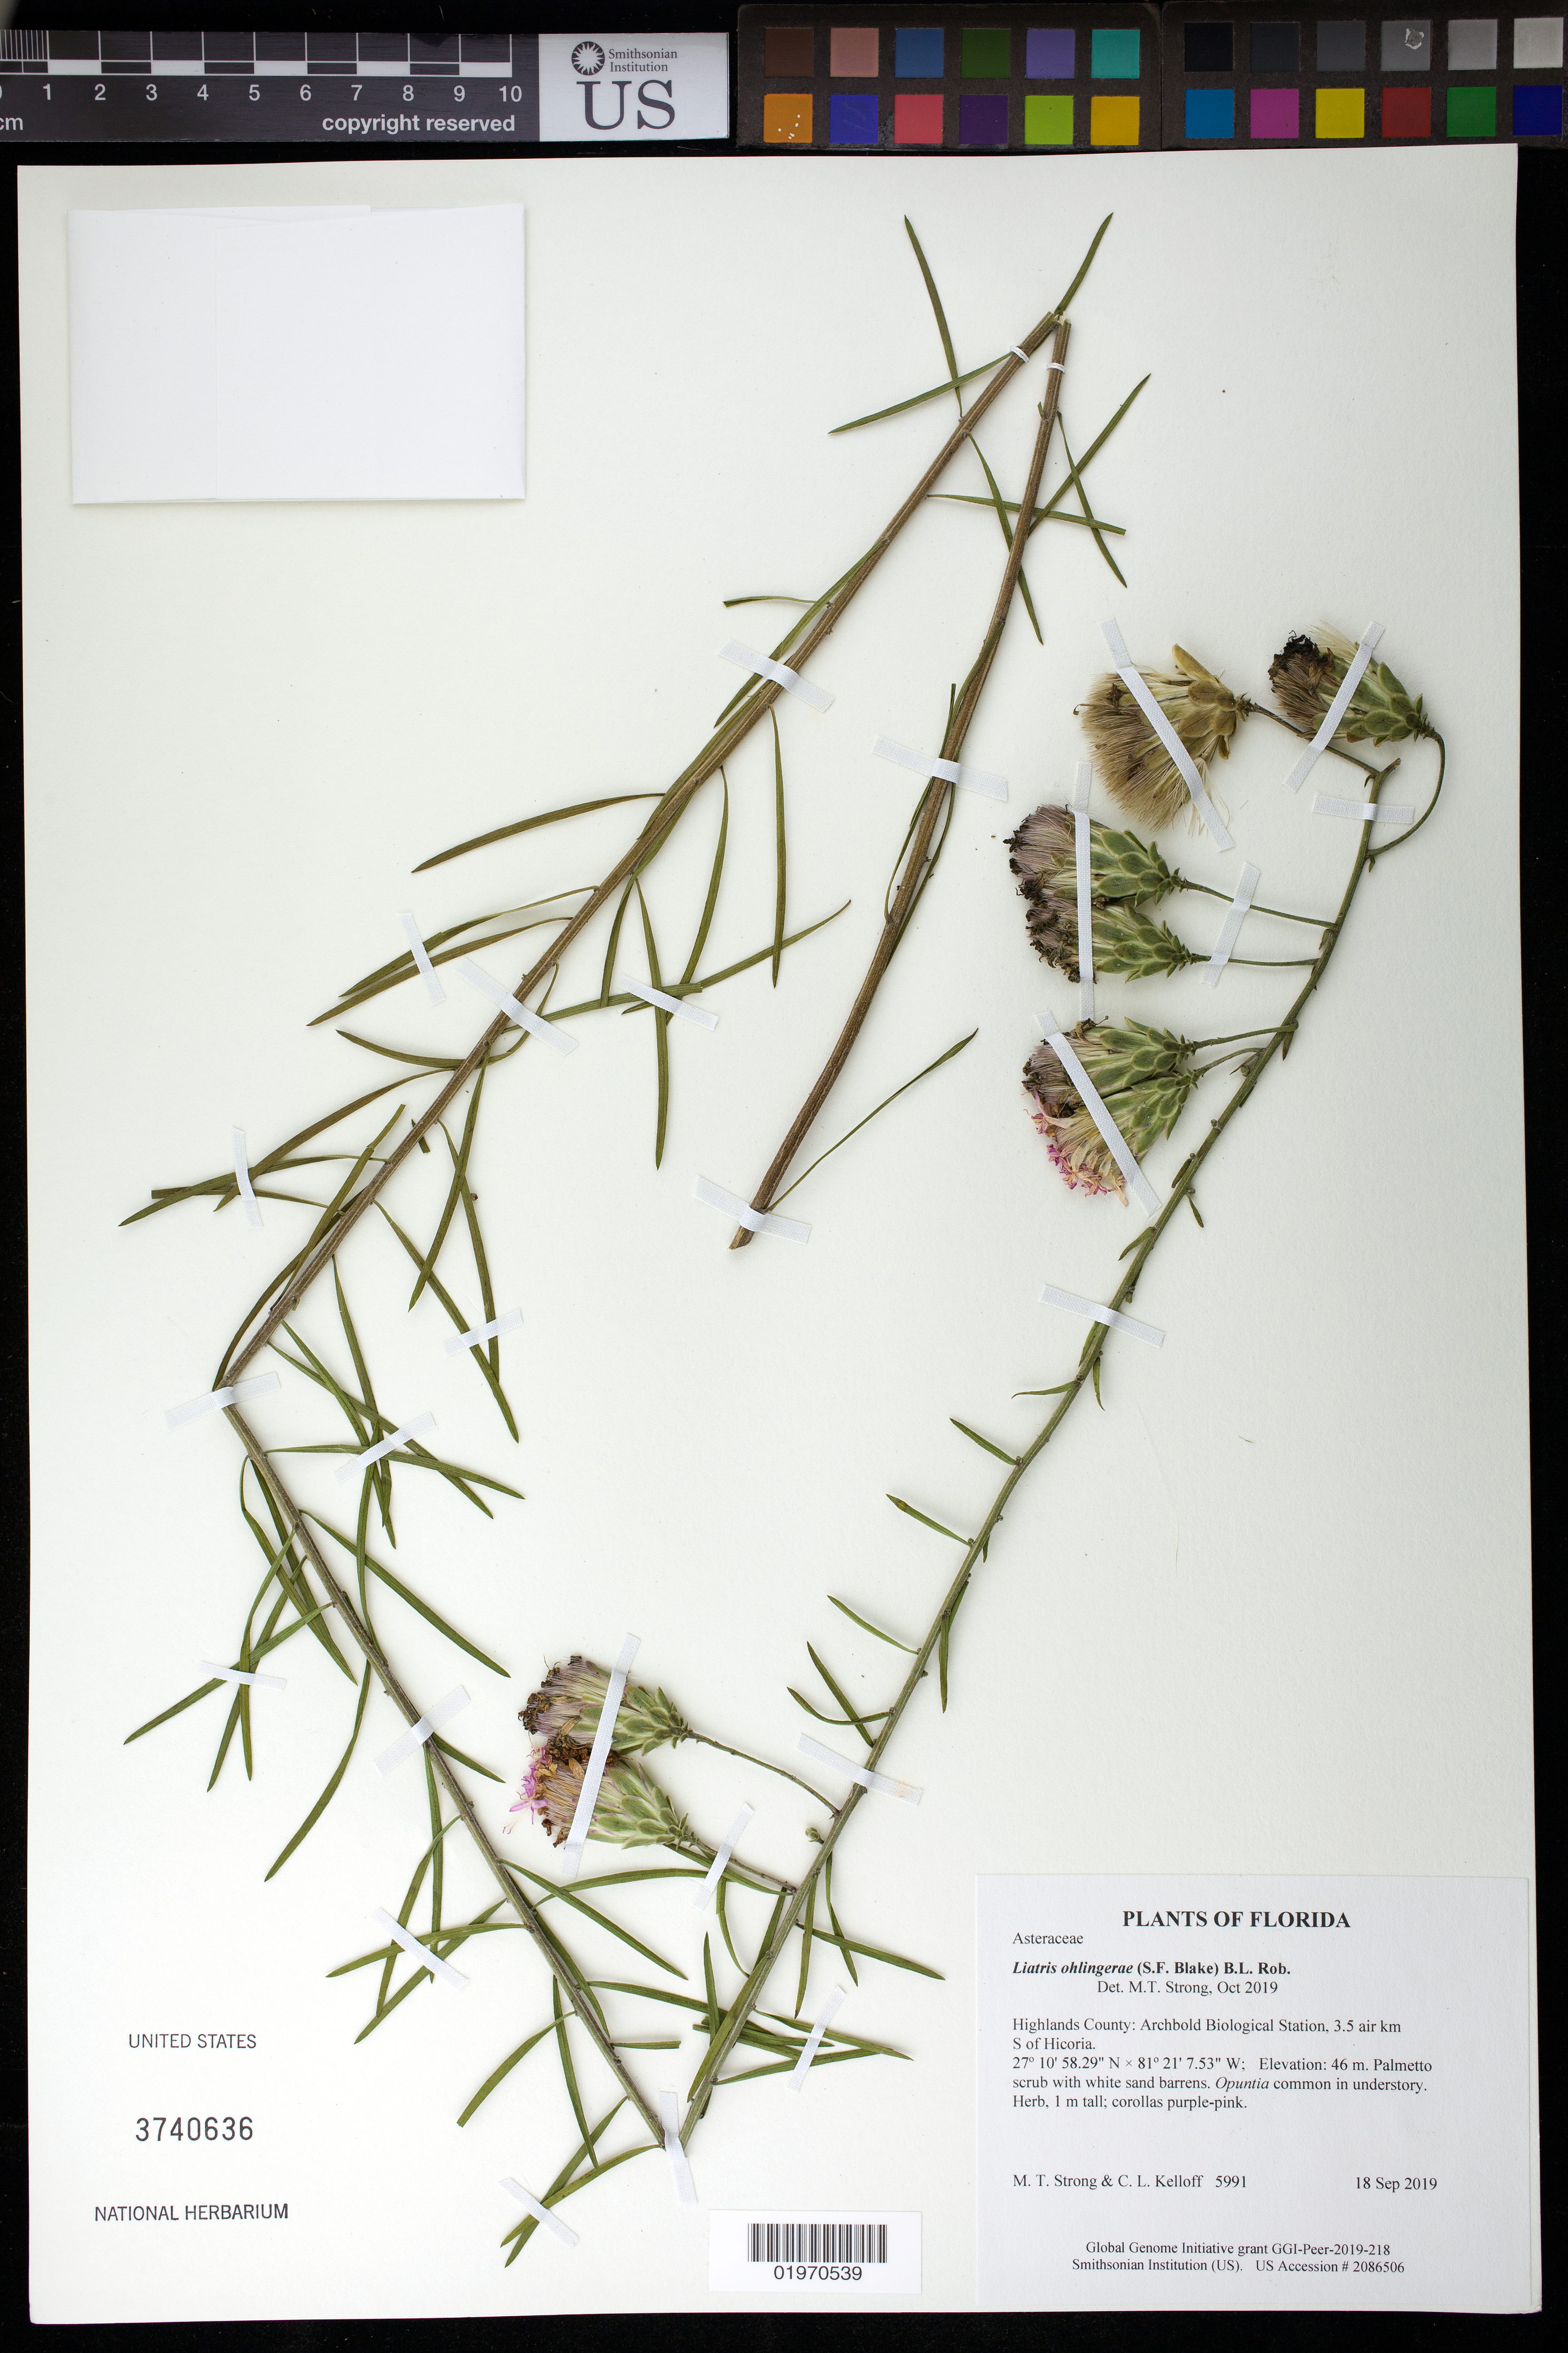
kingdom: Plantae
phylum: Tracheophyta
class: Magnoliopsida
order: Asterales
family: Asteraceae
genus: Liatris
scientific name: Liatris ohlingerae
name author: (S.F. Blake) B.L. Rob.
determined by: Strong, Mark T., (BOT), Smithsonian Institution - National Museum of Natural History (UNITED STATES)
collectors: M. T. Strong & C. L. Kelloff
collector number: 5991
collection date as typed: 18 Sep 2019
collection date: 2019-09-18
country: United States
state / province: Florida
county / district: Highlands County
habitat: Palmetto scrub with white sand barrens. Opuntia common in understory.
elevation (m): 46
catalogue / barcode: US 3740636